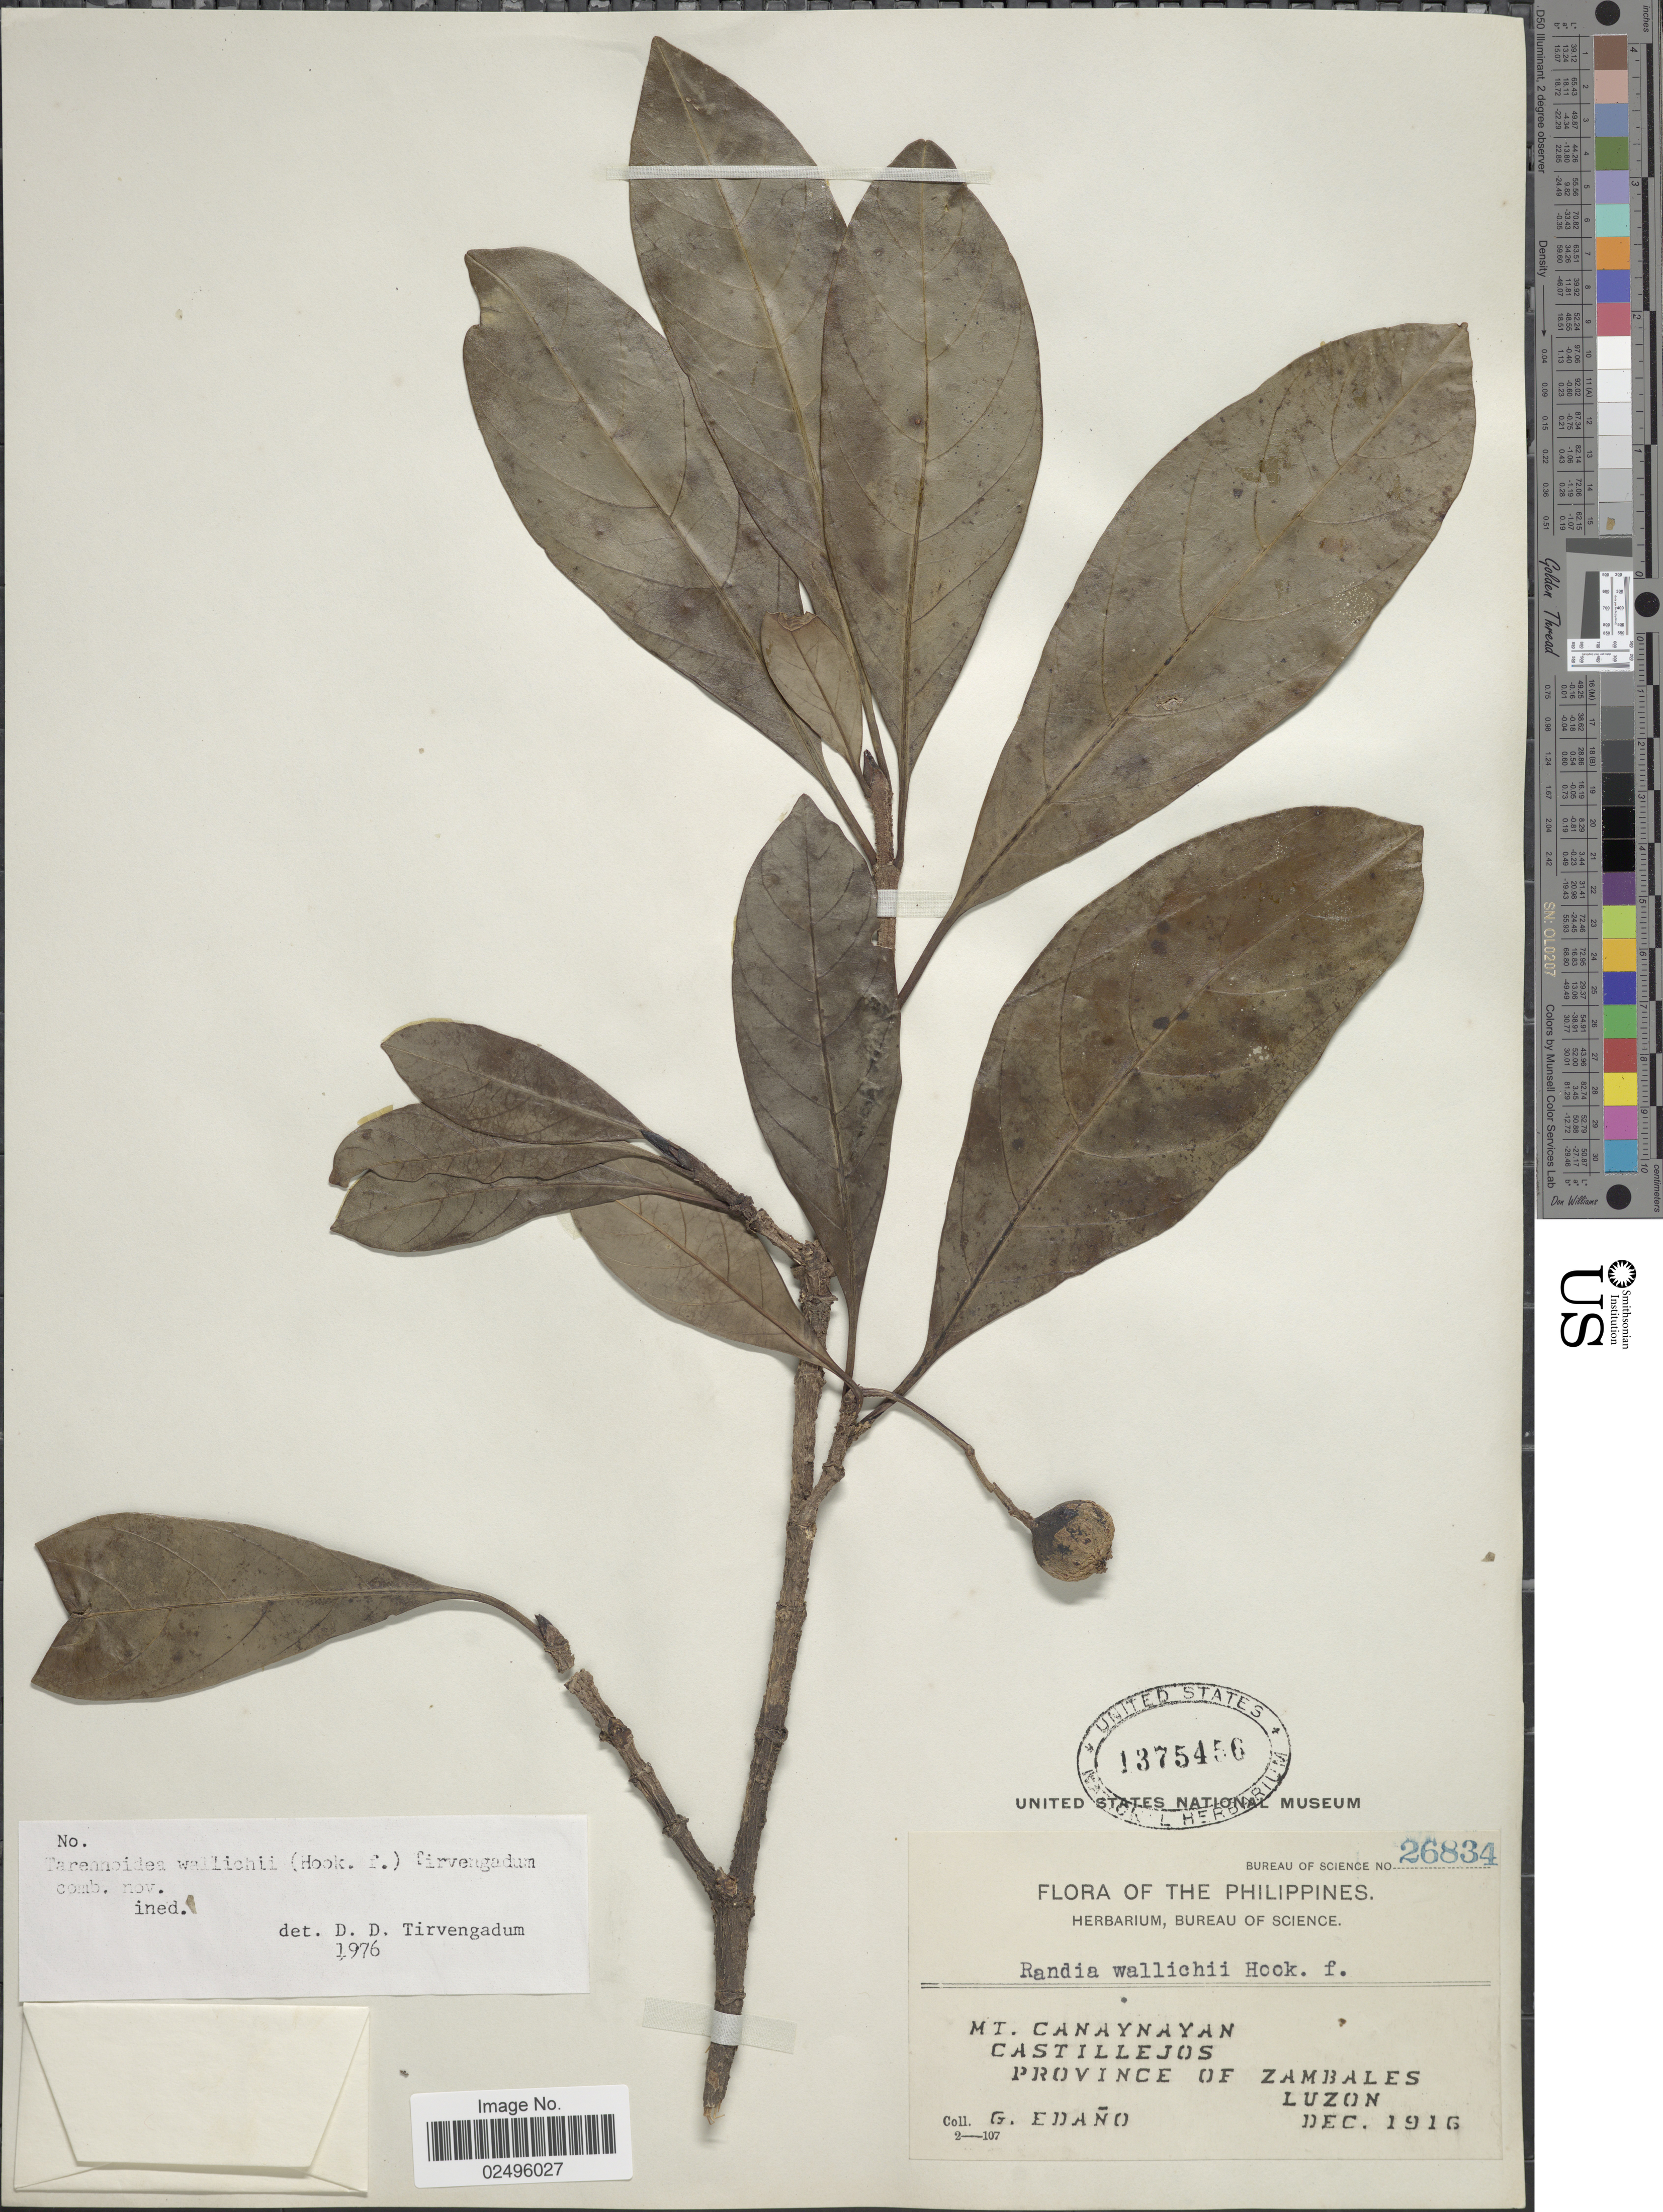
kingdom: Plantae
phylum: Tracheophyta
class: Magnoliopsida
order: Gentianales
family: Rubiaceae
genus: Tarennoidea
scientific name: Tarennoidea wallichii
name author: (Hook. f.) Tirveng. & Sastre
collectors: G. Edaño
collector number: Bureau of Science 26834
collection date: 1916-12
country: Philippines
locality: Mt Canaynayan, Castillejos, Province of Zambales, Luzon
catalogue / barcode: US 1375456